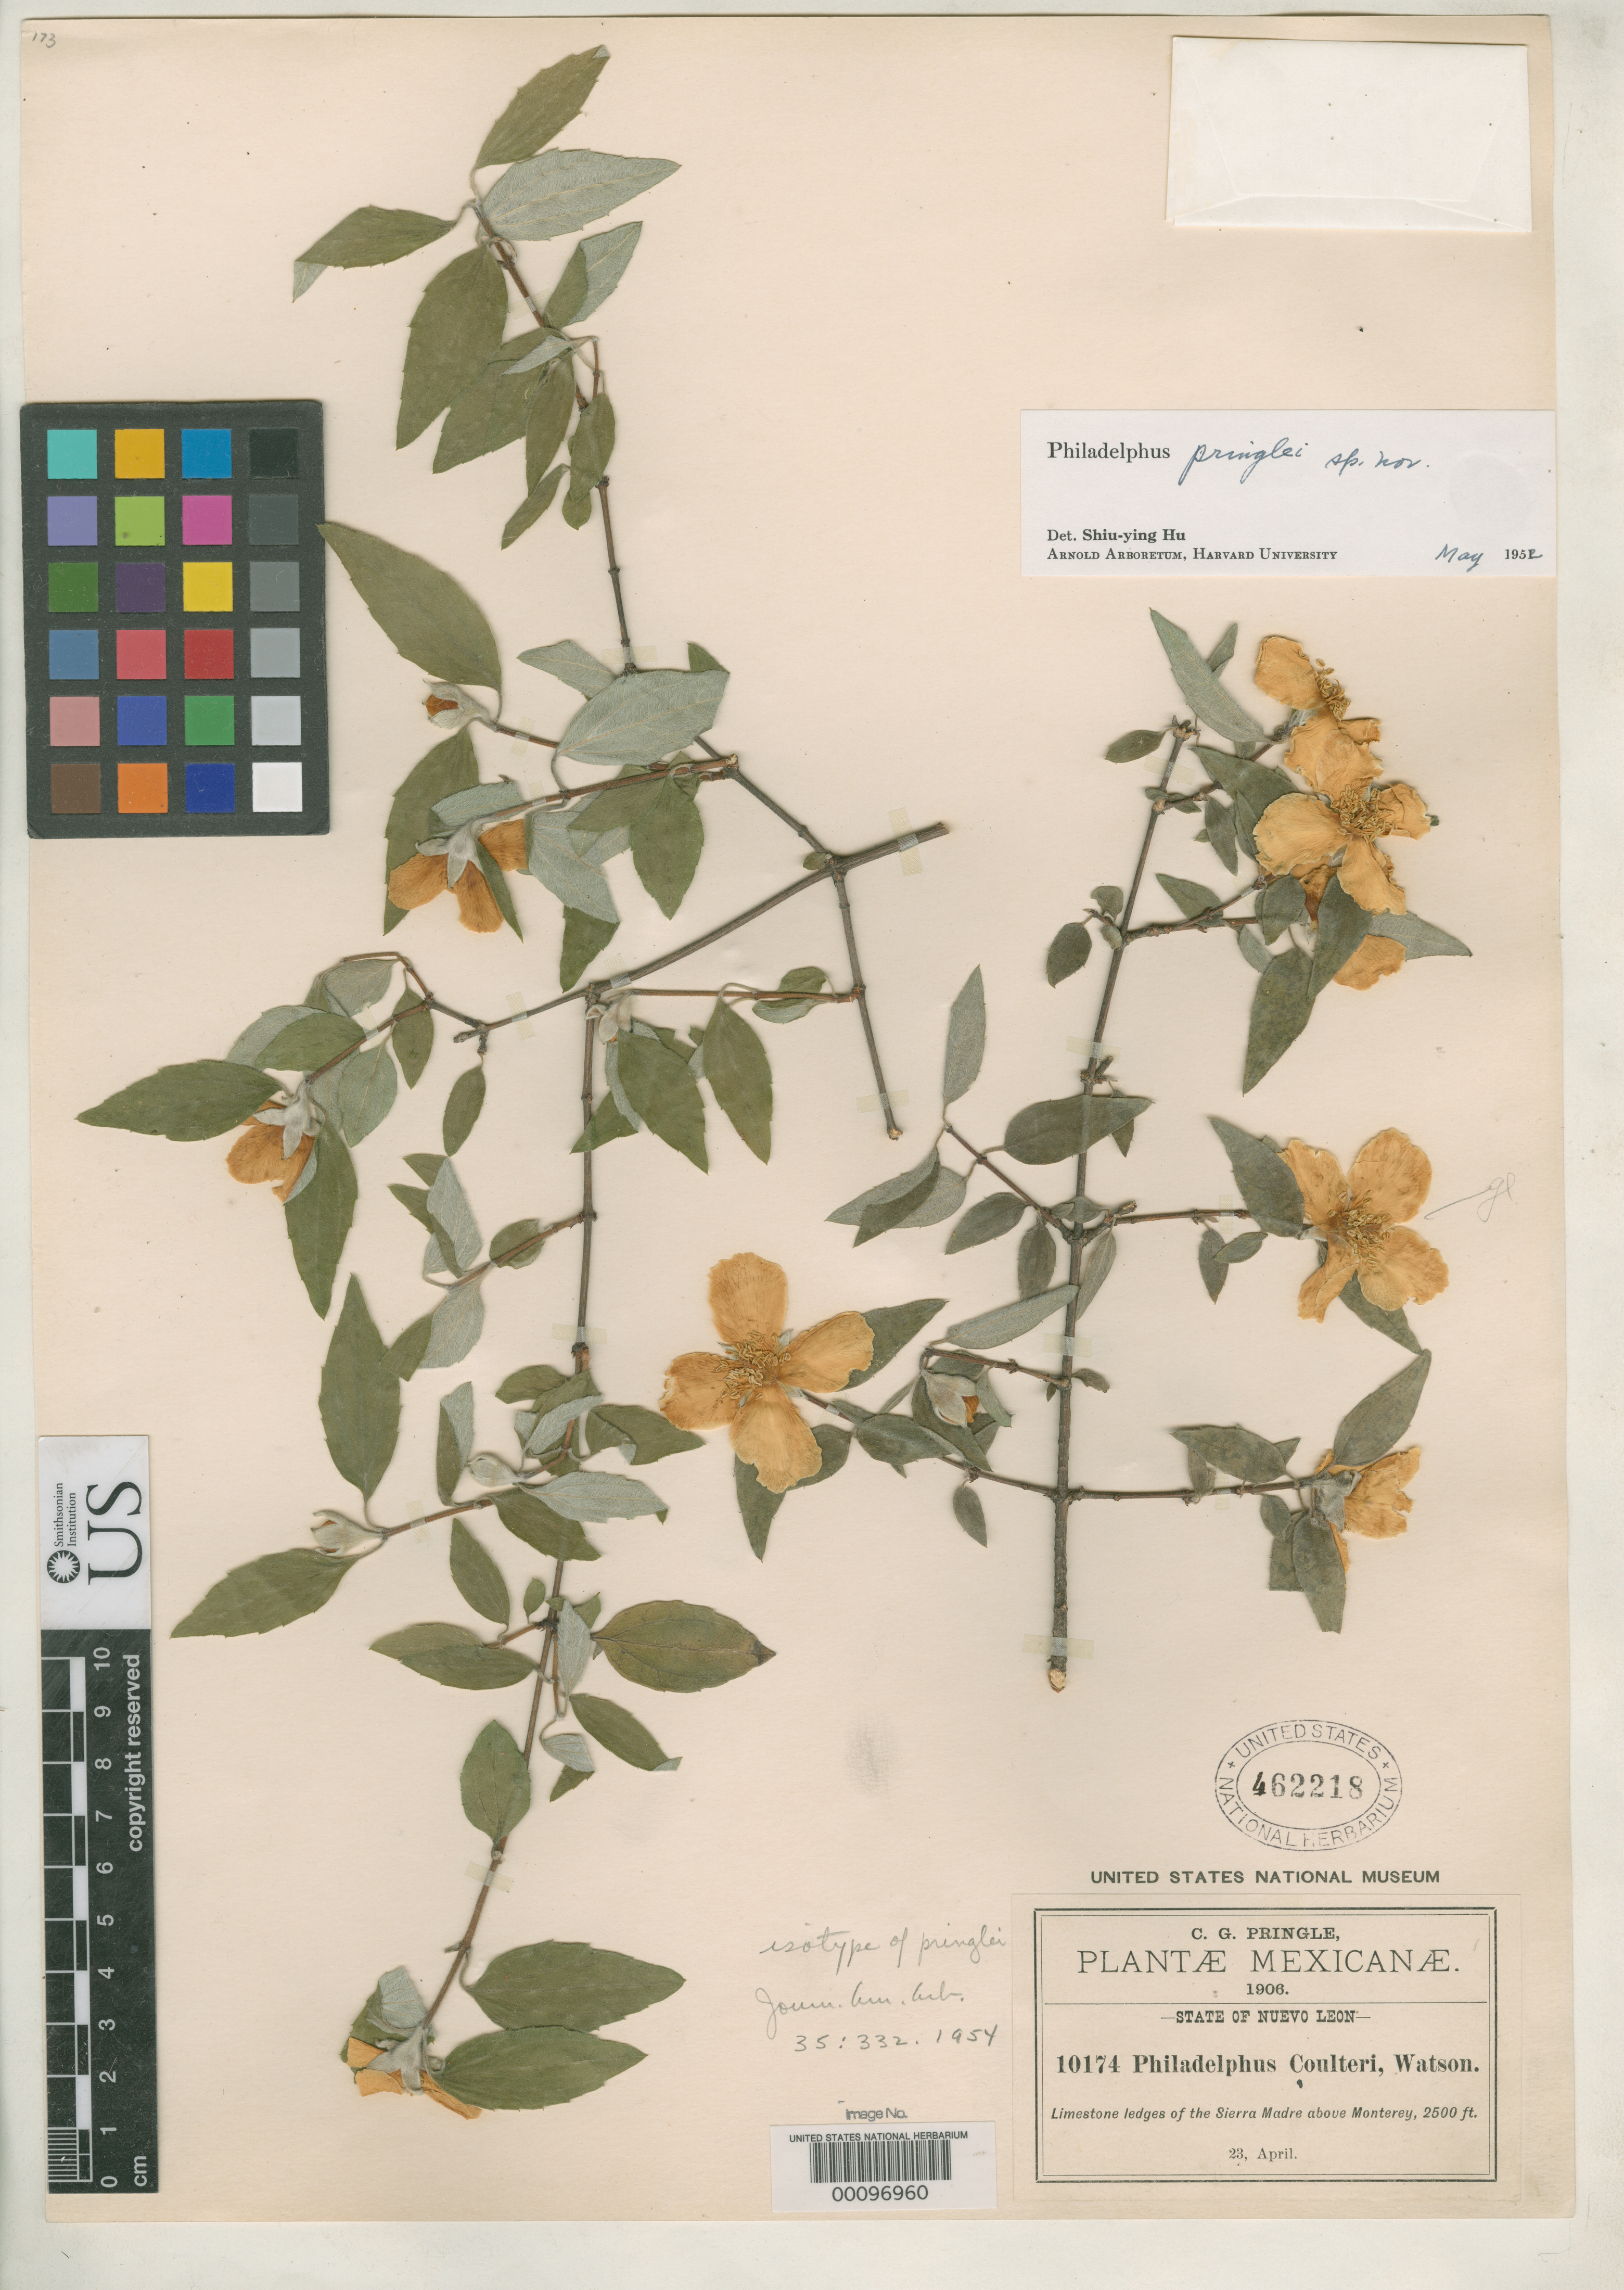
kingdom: Plantae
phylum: Tracheophyta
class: Magnoliopsida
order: Cornales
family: Hydrangeaceae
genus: Philadelphus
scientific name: Philadelphus pringlei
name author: S.Y. Hu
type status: Isotype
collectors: C. G. Pringle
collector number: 10174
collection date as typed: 23 Apr 1906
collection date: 1906-04-23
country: Mexico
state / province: Nuevo León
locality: Sierra Madre, above Monterrey.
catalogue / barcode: US 462218